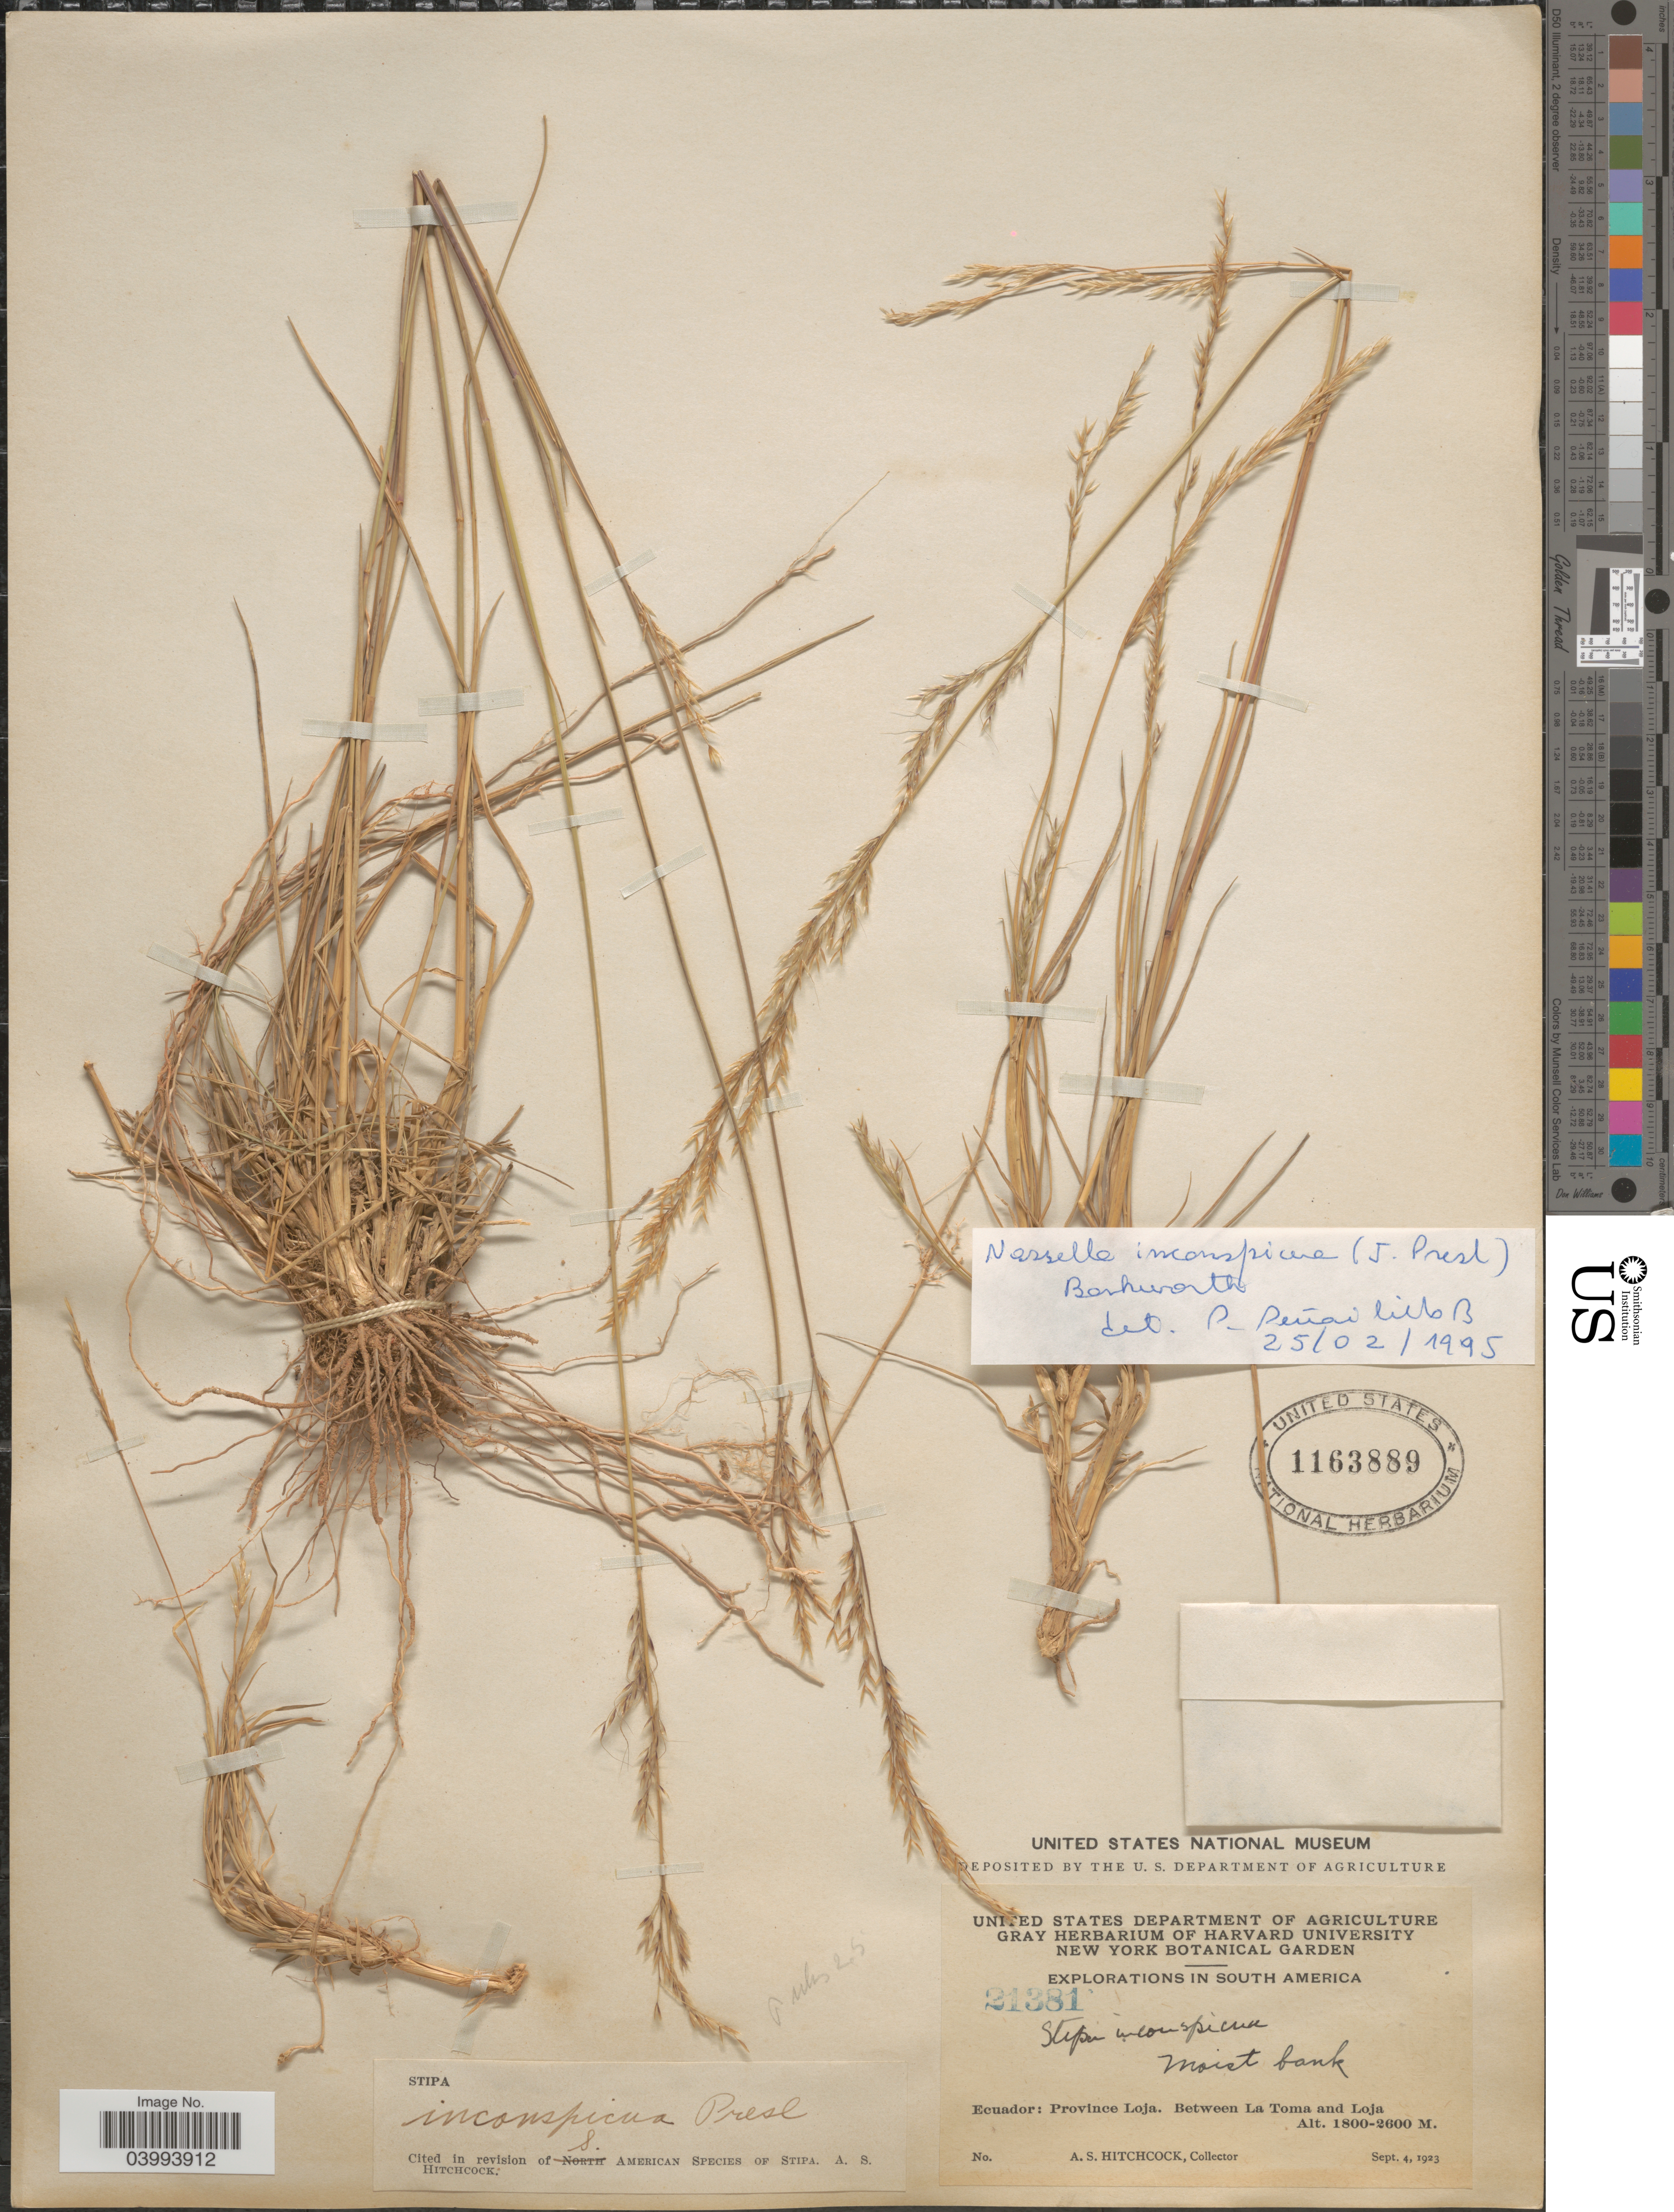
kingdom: Plantae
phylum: Tracheophyta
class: Liliopsida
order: Poales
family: Poaceae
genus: Nassella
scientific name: Nassella inconspicua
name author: (J. Presl) Barkworth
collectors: A. S. Hitchcock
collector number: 21381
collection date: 1923-09-04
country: Ecuador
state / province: Loja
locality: Moist bank. Between La Toma and Loja.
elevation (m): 1800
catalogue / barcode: US 1163889